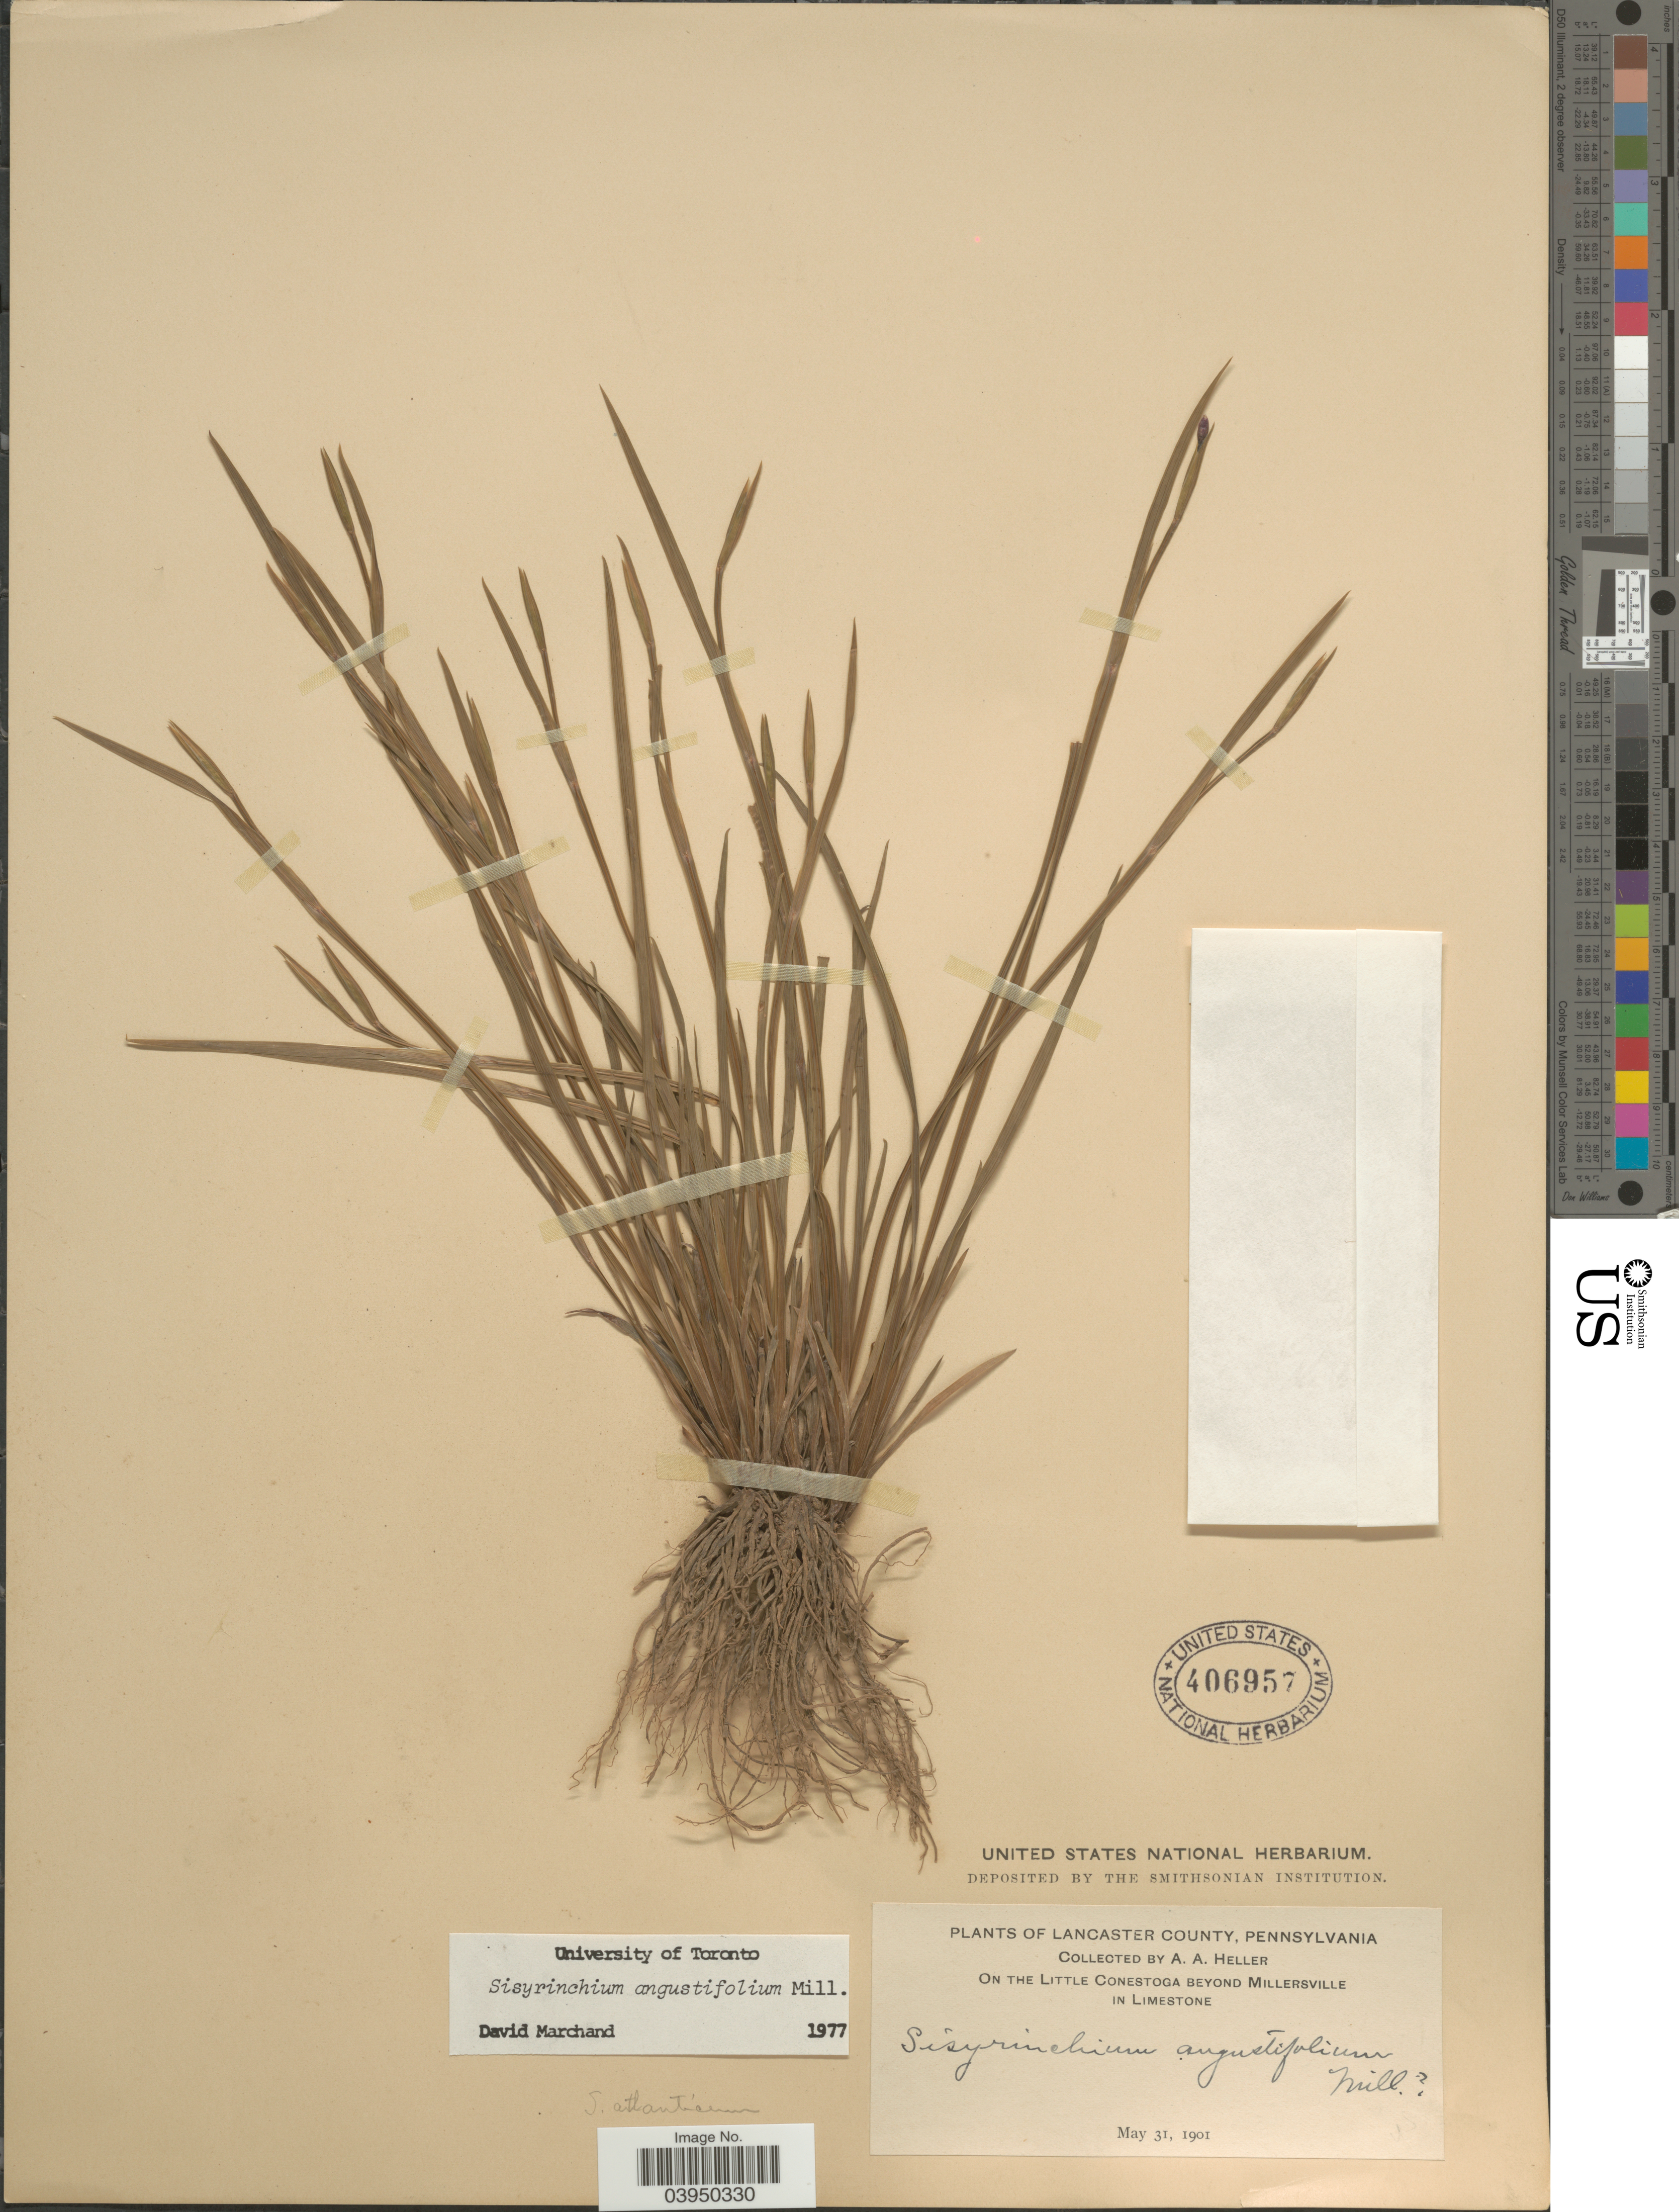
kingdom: Plantae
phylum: Tracheophyta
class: Liliopsida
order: Asparagales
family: Iridaceae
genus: Sisyrinchium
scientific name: Sisyrinchium angustifolium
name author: Mill.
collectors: A. A. Heller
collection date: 1901-05-31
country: United States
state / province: Pennsylvania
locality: Lancaster County. On the Little Conestoga beyond Millersville in Limestone.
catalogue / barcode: US 406957